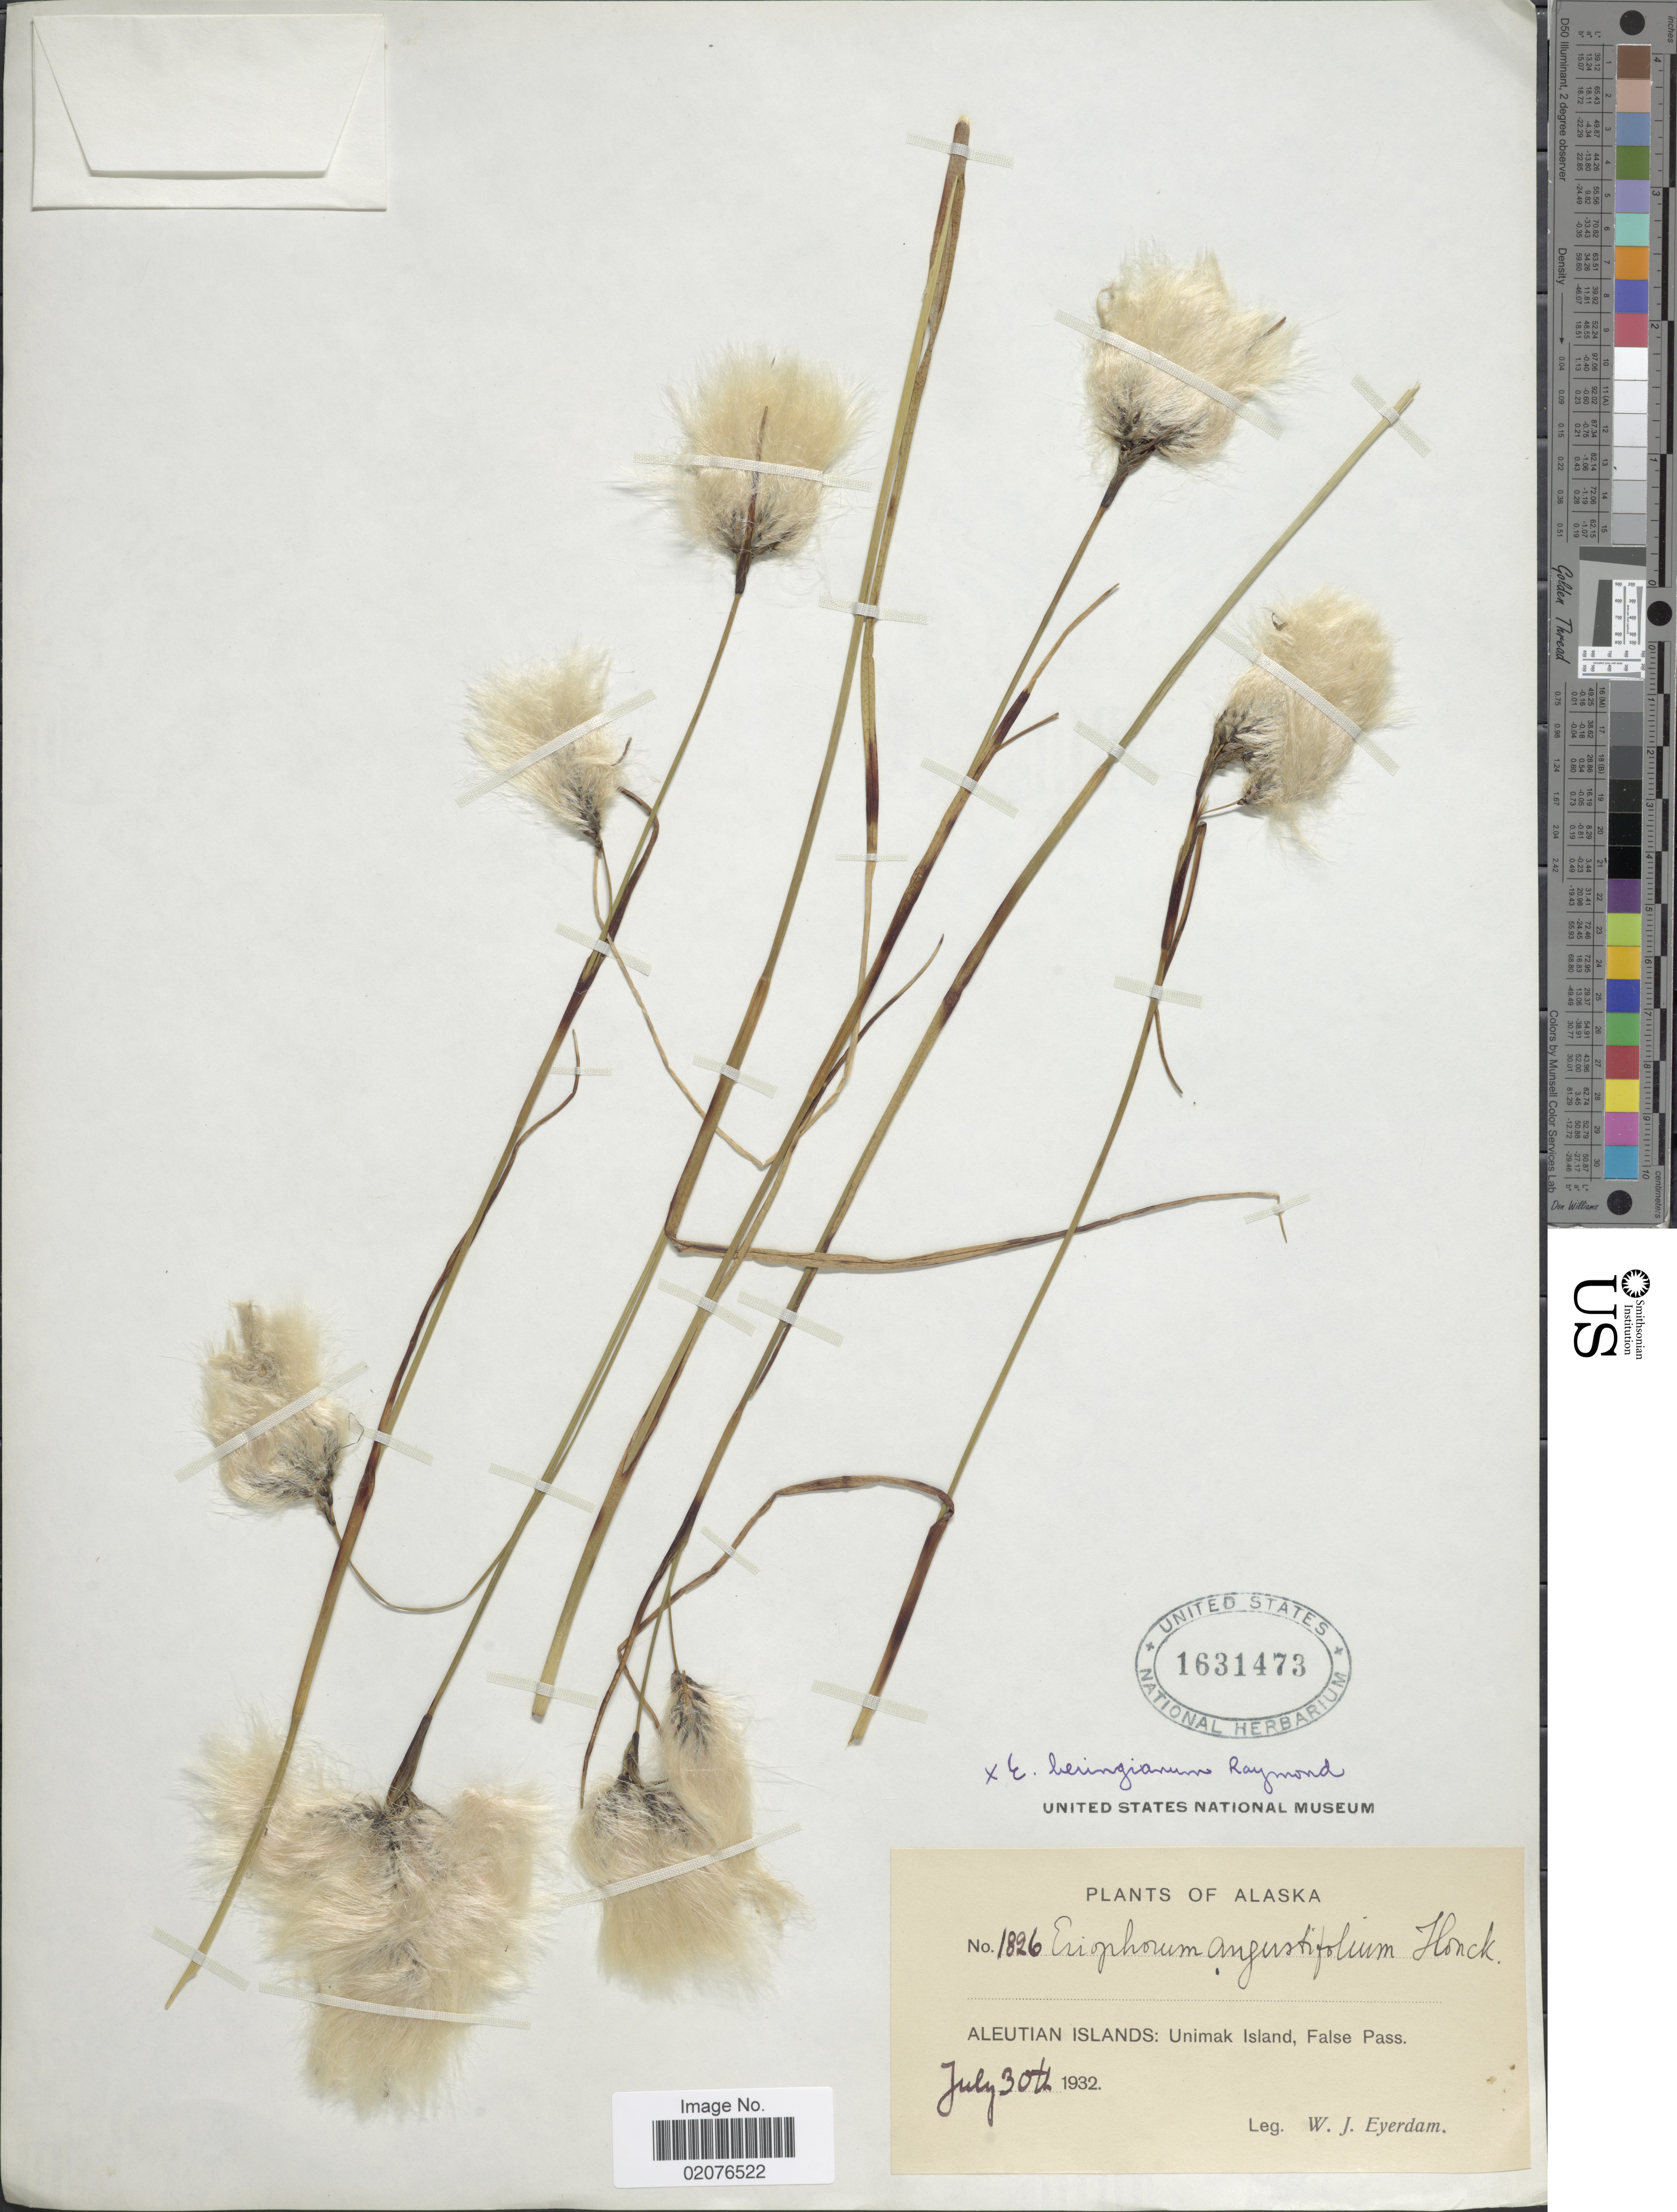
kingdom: Plantae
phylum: Tracheophyta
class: Liliopsida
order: Poales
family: Cyperaceae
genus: Eriophorum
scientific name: Eriophorum angustifolium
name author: Honck.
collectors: W. J. Eyerdam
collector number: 1826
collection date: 1932-07-30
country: United States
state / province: Alaska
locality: Aleutian Islands: unimak Island, False Pass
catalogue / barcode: US 1631473